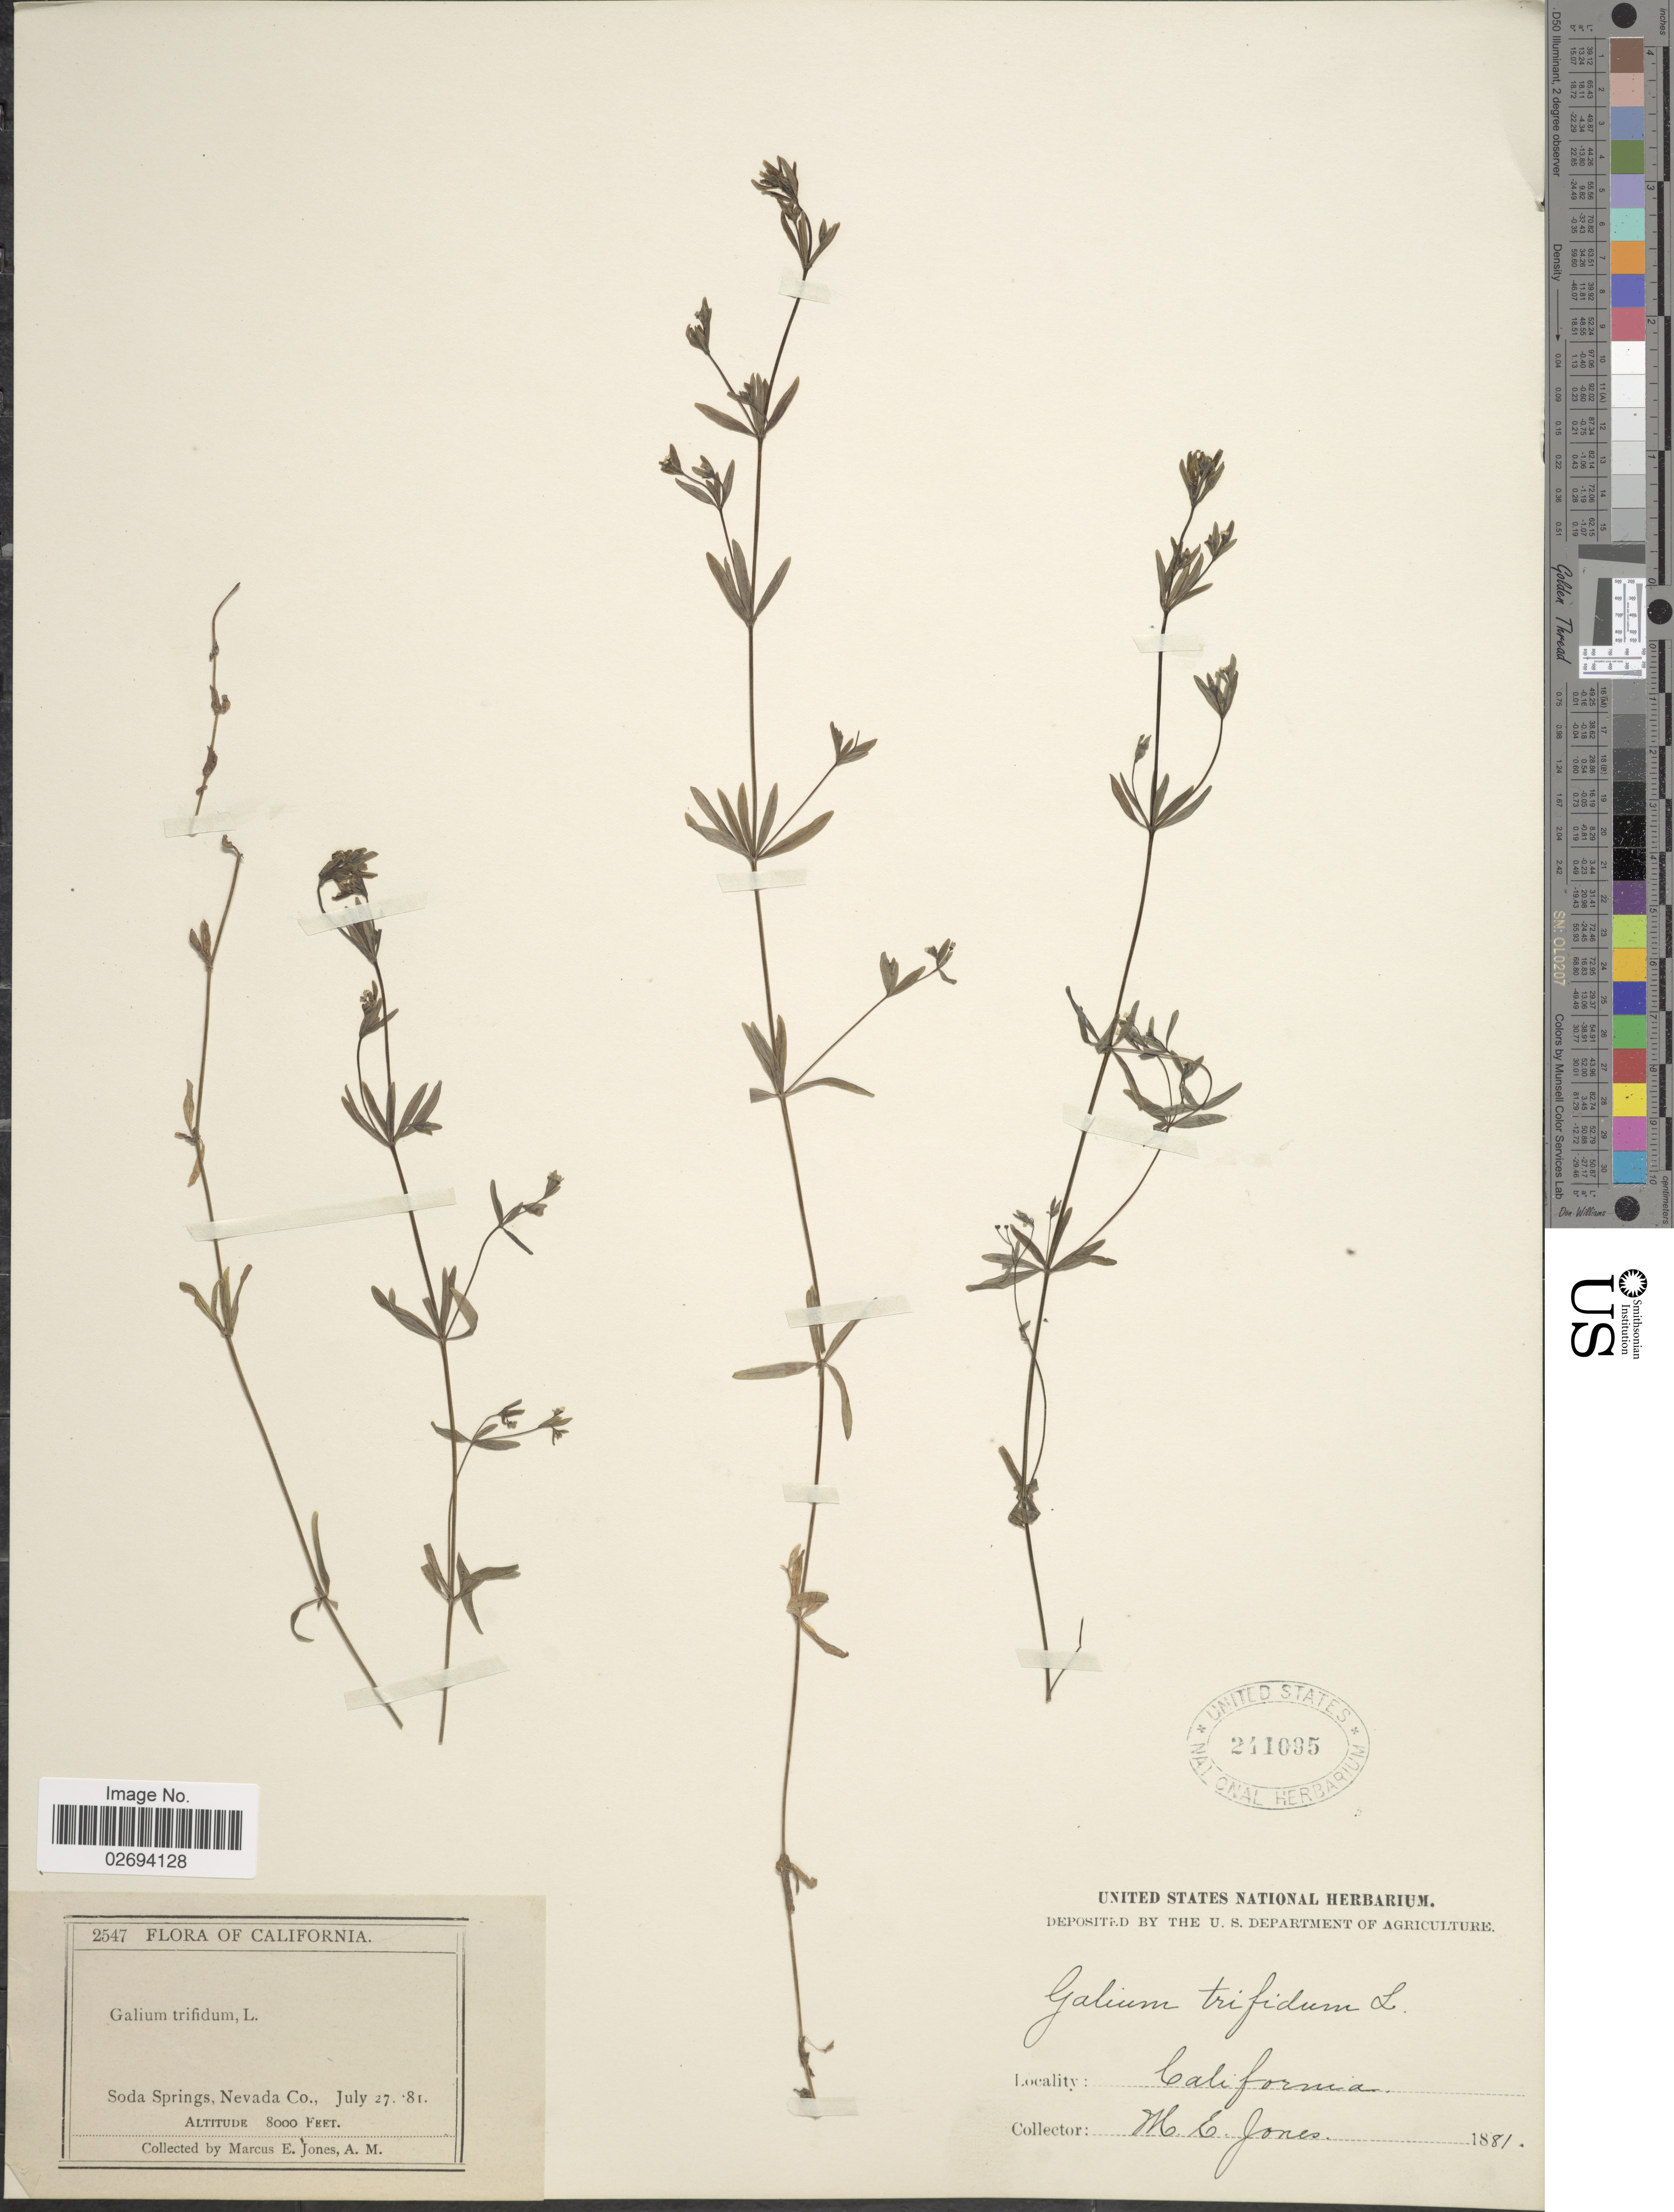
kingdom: Plantae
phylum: Tracheophyta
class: Magnoliopsida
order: Gentianales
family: Rubiaceae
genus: Galium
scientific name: Galium trifidum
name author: L.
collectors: M. E. Jones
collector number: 2547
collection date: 1881-07-27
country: United States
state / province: California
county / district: Nevada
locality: Soda Springs, Nevada Co.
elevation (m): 2438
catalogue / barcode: US 241095